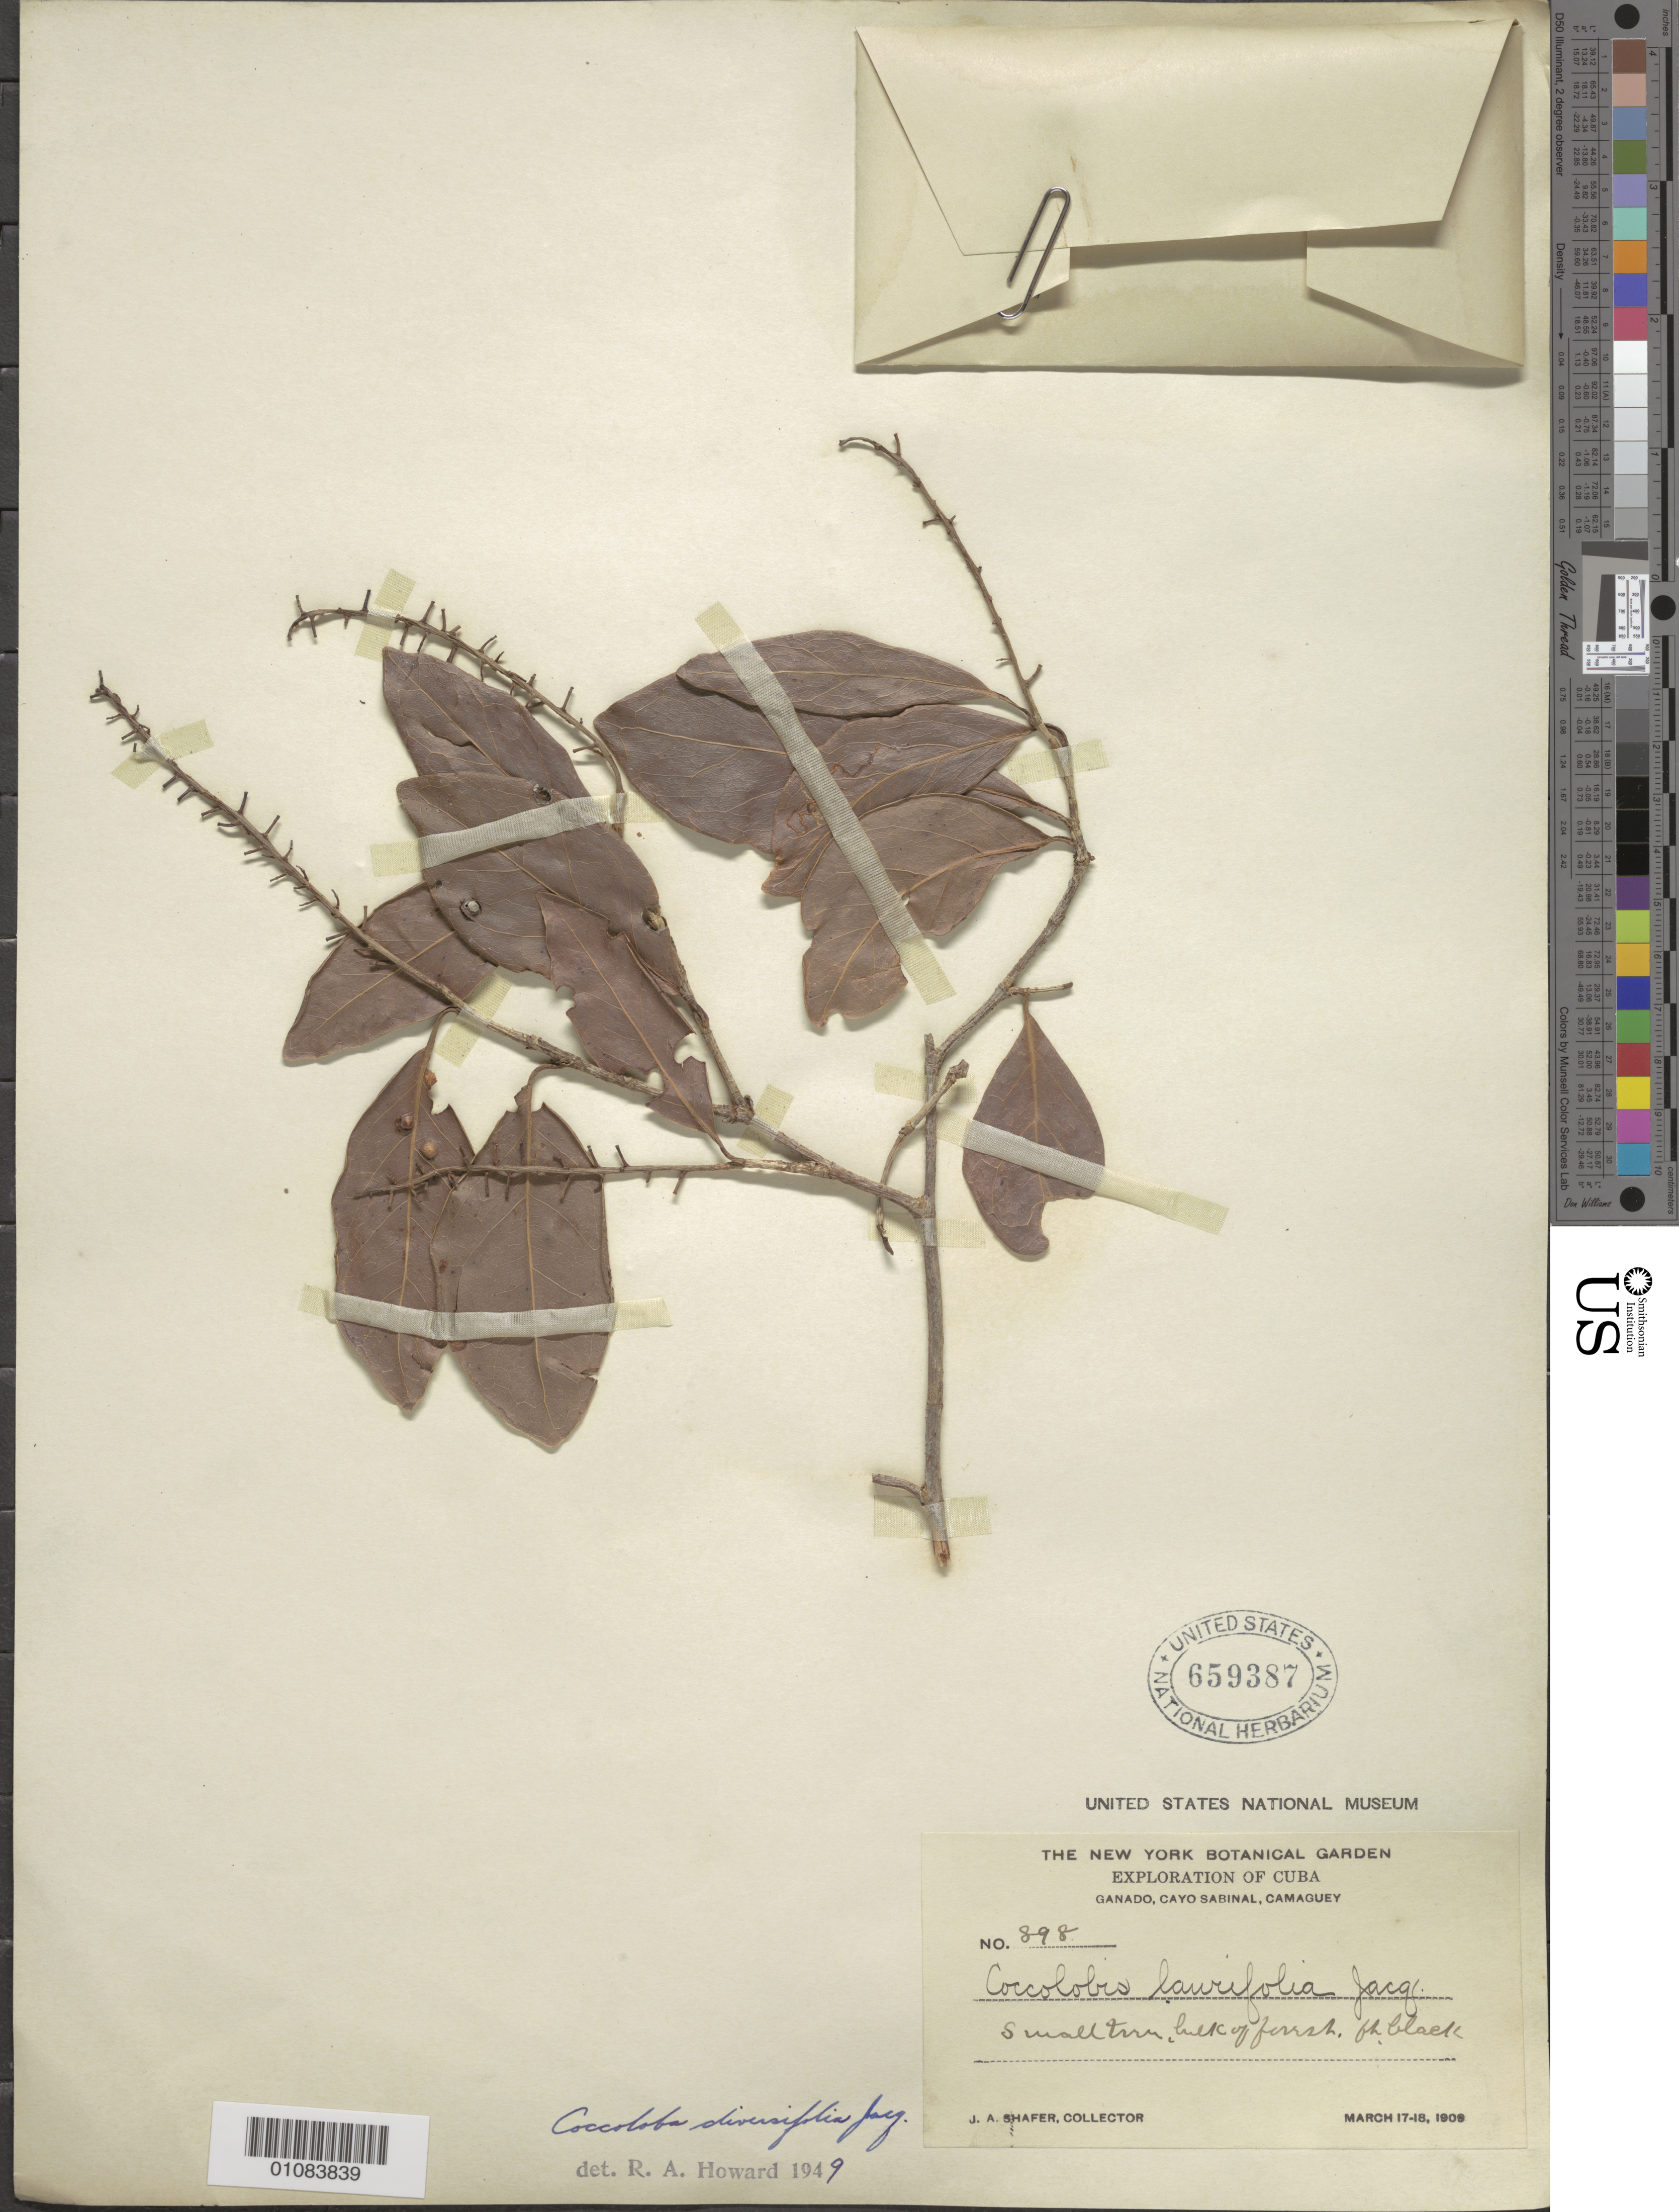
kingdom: Plantae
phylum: Tracheophyta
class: Magnoliopsida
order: Caryophyllales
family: Polygonaceae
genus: Coccoloba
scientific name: Coccoloba diversifolia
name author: Jacq.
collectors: J. A. Shafer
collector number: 898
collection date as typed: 17 Mar 1909 to 18 Mar 1909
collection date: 1909-03-17/1909-03-18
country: Cuba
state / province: Camagüey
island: Cuba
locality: Camaguey, Cayo Sabinal, Ganado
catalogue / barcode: US 659387